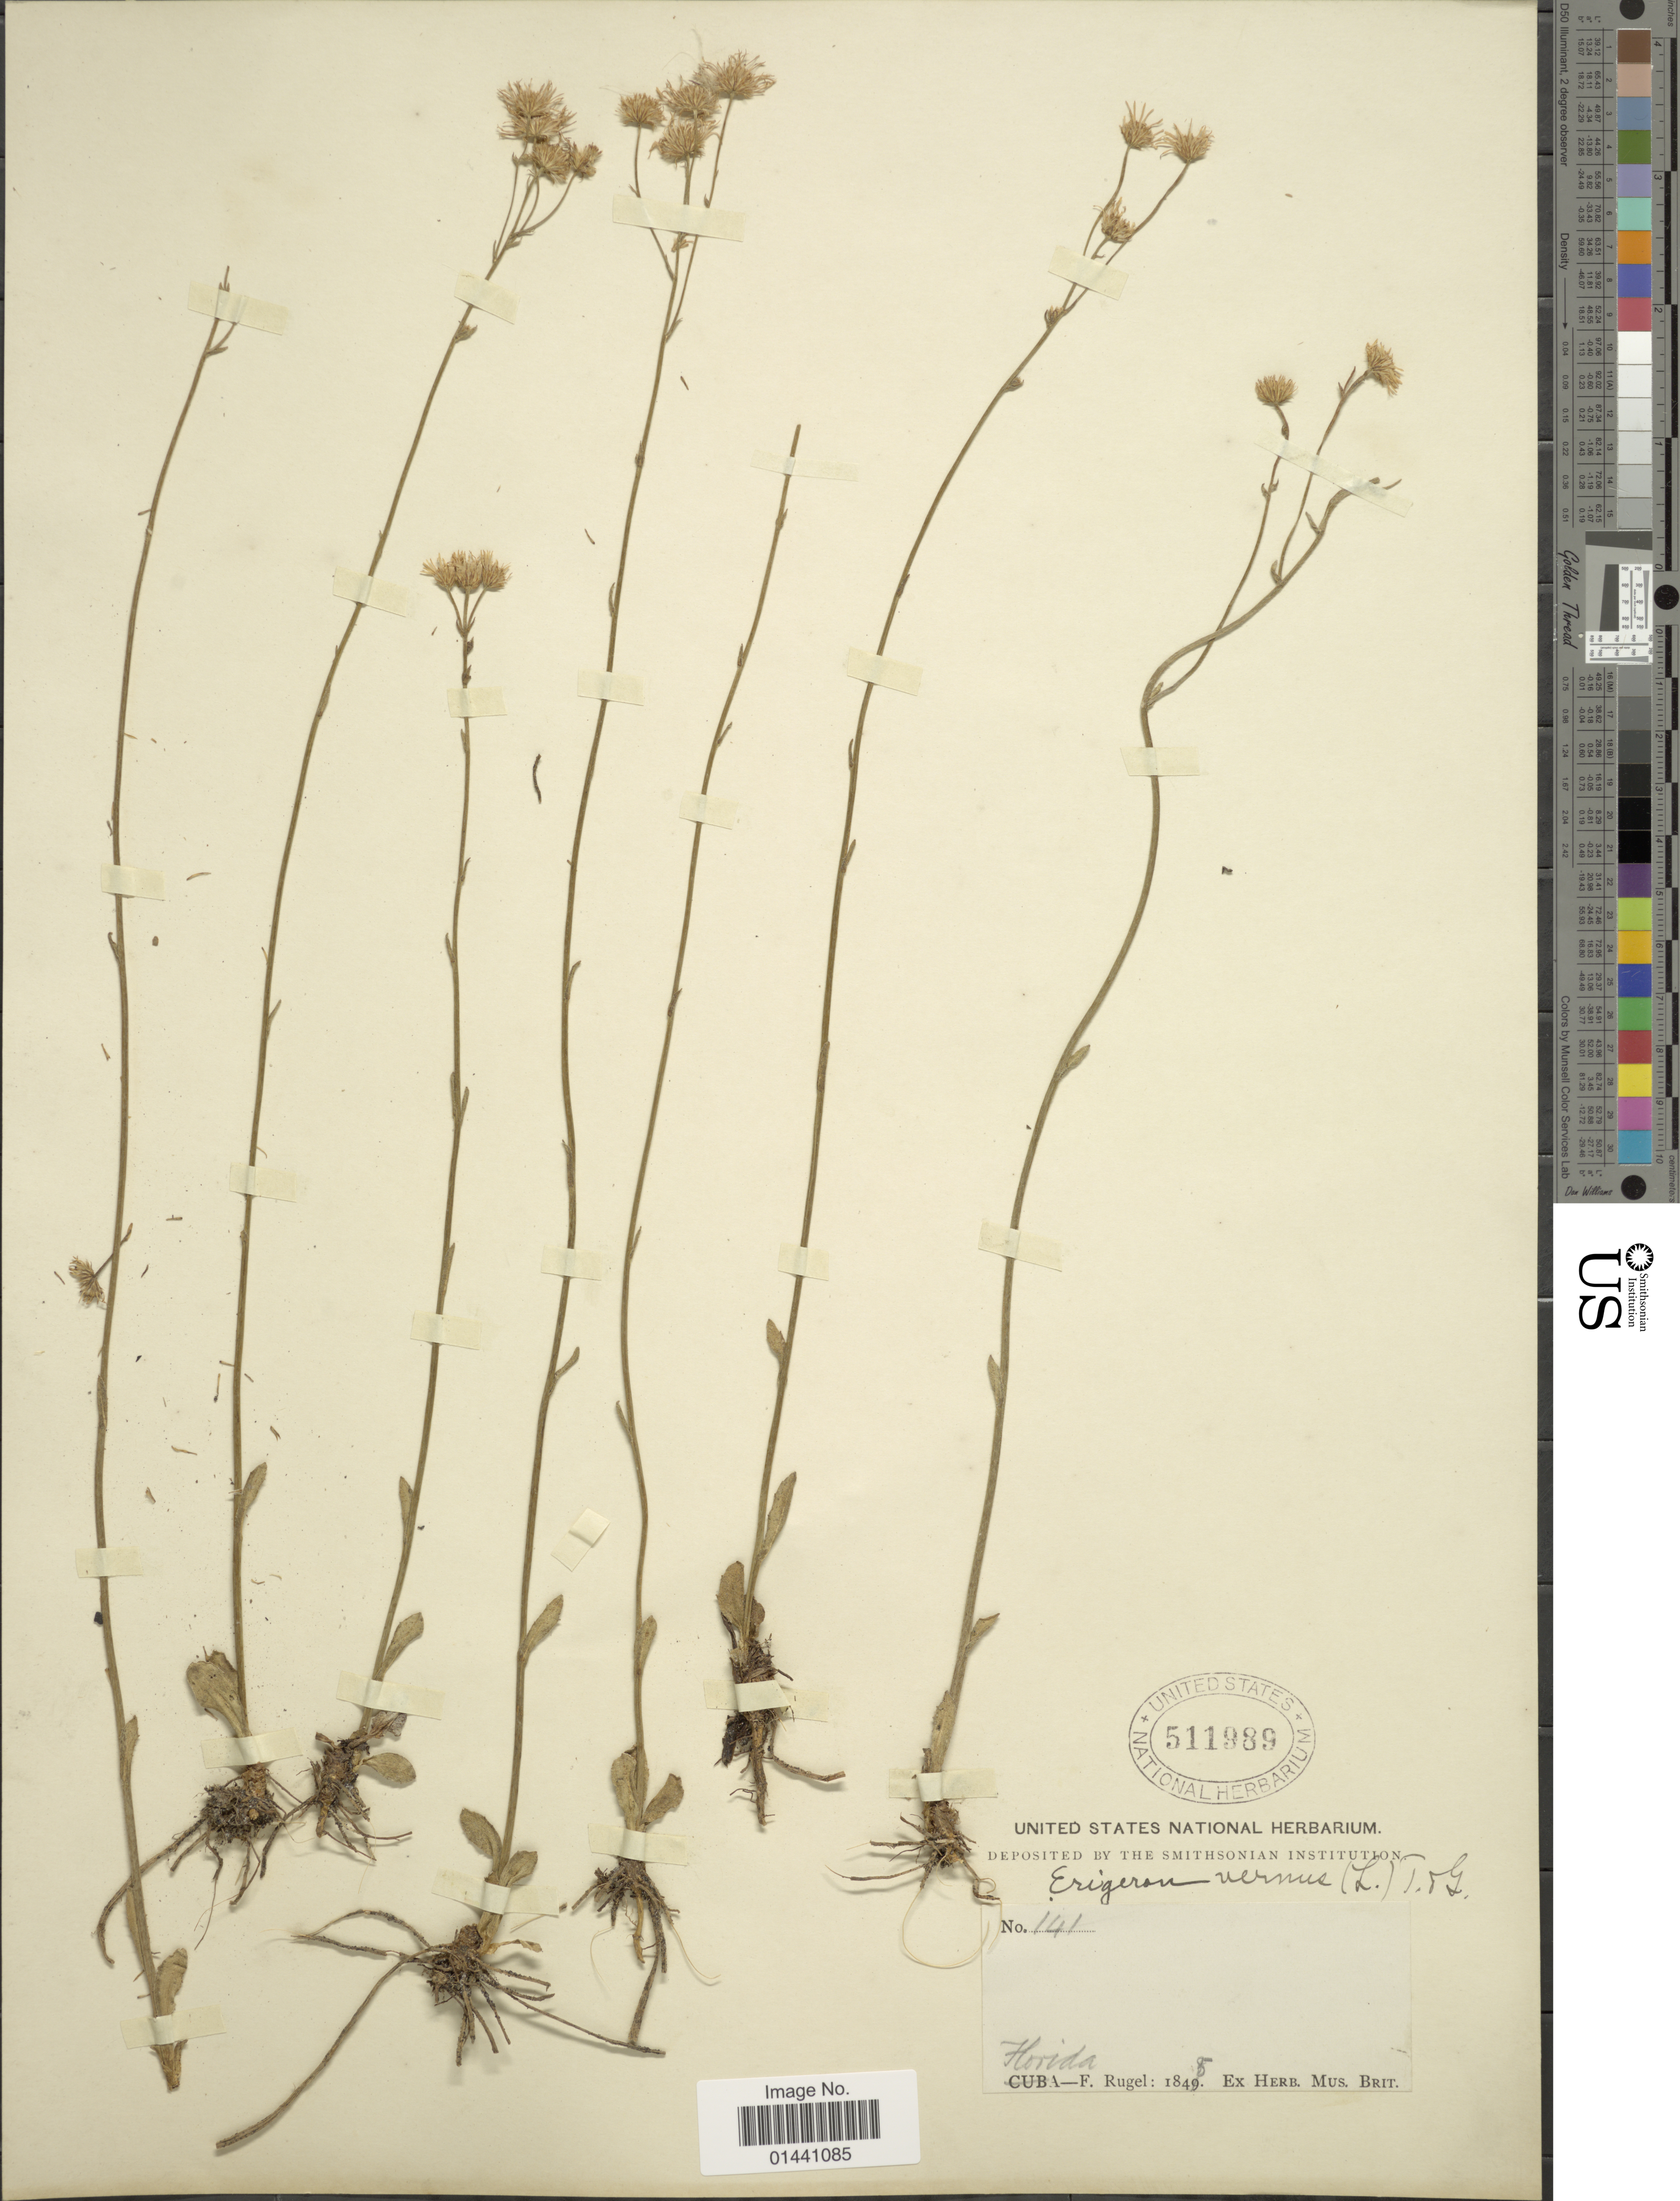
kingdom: Plantae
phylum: Tracheophyta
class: Magnoliopsida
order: Asterales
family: Asteraceae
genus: Erigeron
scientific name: Erigeron vernus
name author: (L.) Torr. & A. Gray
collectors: F. Rugel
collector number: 141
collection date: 1845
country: United States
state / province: Florida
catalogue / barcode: US 511989